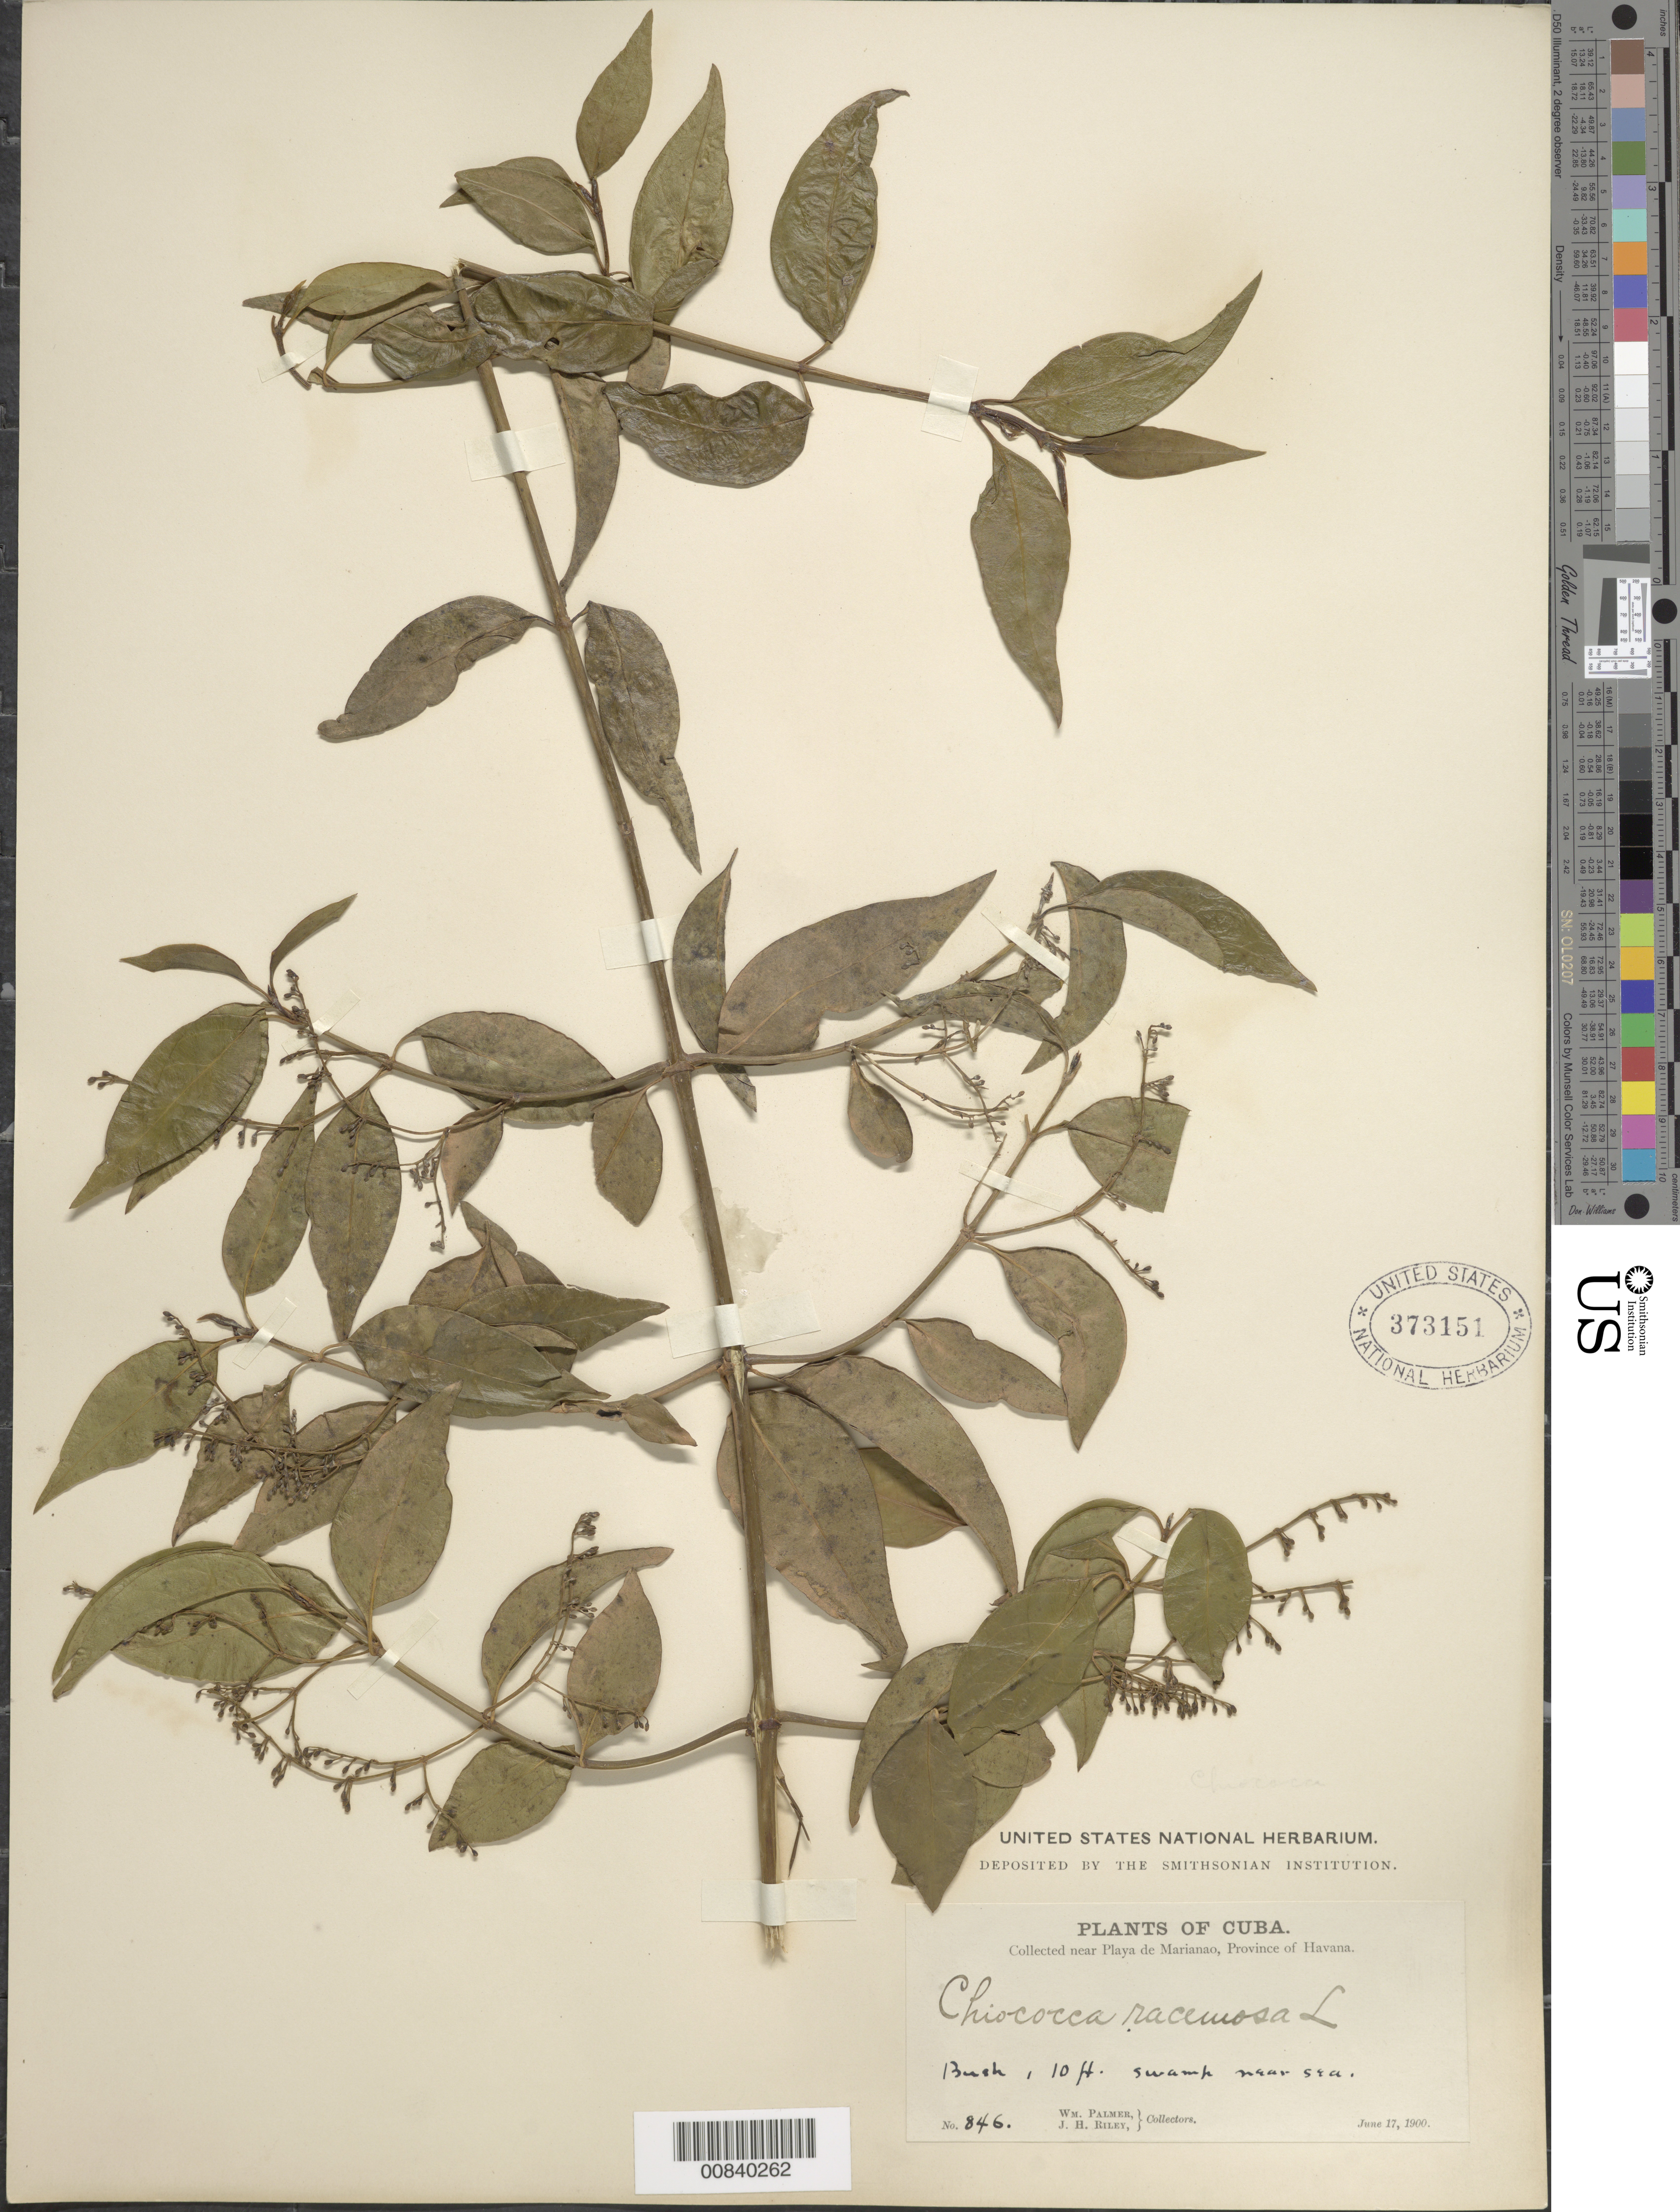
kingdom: Plantae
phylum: Tracheophyta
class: Magnoliopsida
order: Gentianales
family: Rubiaceae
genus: Chiococca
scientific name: Chiococca alba subsp. alba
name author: (L.) Hitchc.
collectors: W. Palmer & J. H. Riley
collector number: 846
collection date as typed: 17 Jun 1900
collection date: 1900-06-17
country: Cuba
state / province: La Habana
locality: Near Playa de Marianao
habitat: Swamp near sea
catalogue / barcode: US 373151